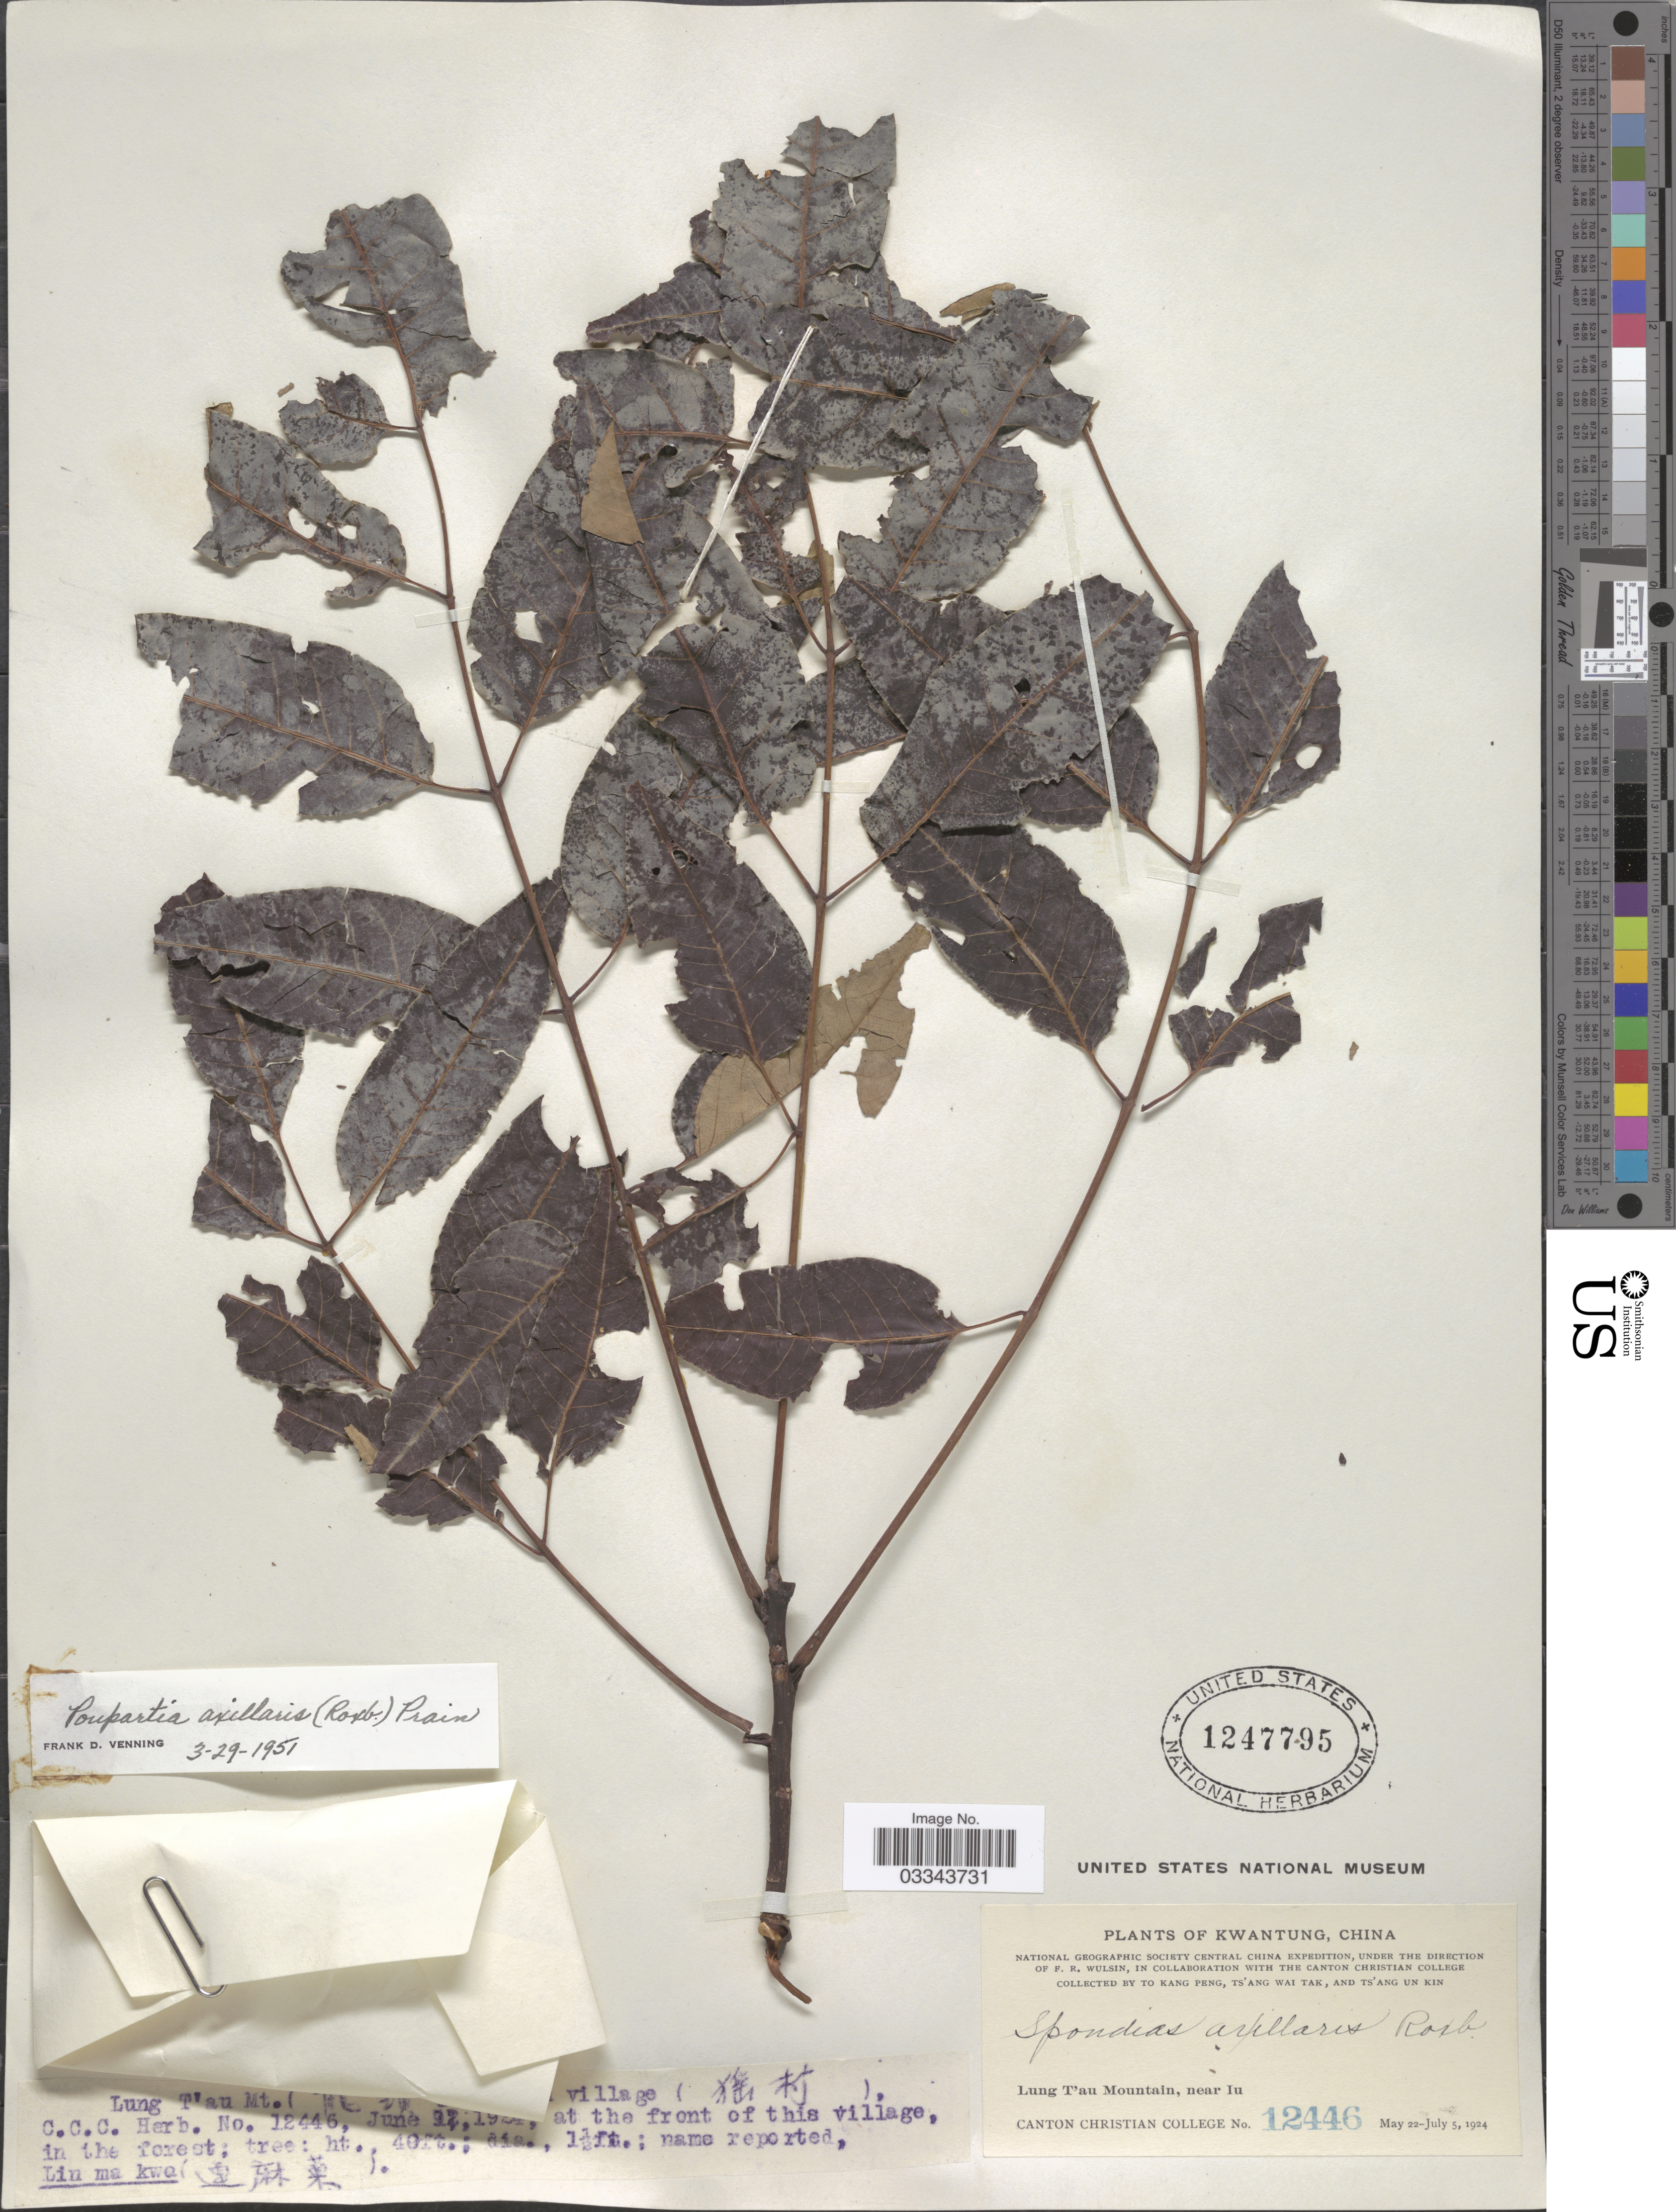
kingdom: Plantae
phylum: Tracheophyta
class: Magnoliopsida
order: Sapindales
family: Anacardiaceae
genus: Choerospondias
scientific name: Choerospondias axillaris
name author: (Roxb.) B.L. Burtt & A.W. Hill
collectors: K. Peng, W. T. Tsang & Ts' Ang Un Kin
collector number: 12446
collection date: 1924-06-12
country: China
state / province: Guangdong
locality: Kwaung.Lung T'au Mountain, near Iu. [illegible tet] village ([Foreign script]). At the front of this village, in the forest.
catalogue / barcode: US 1247795